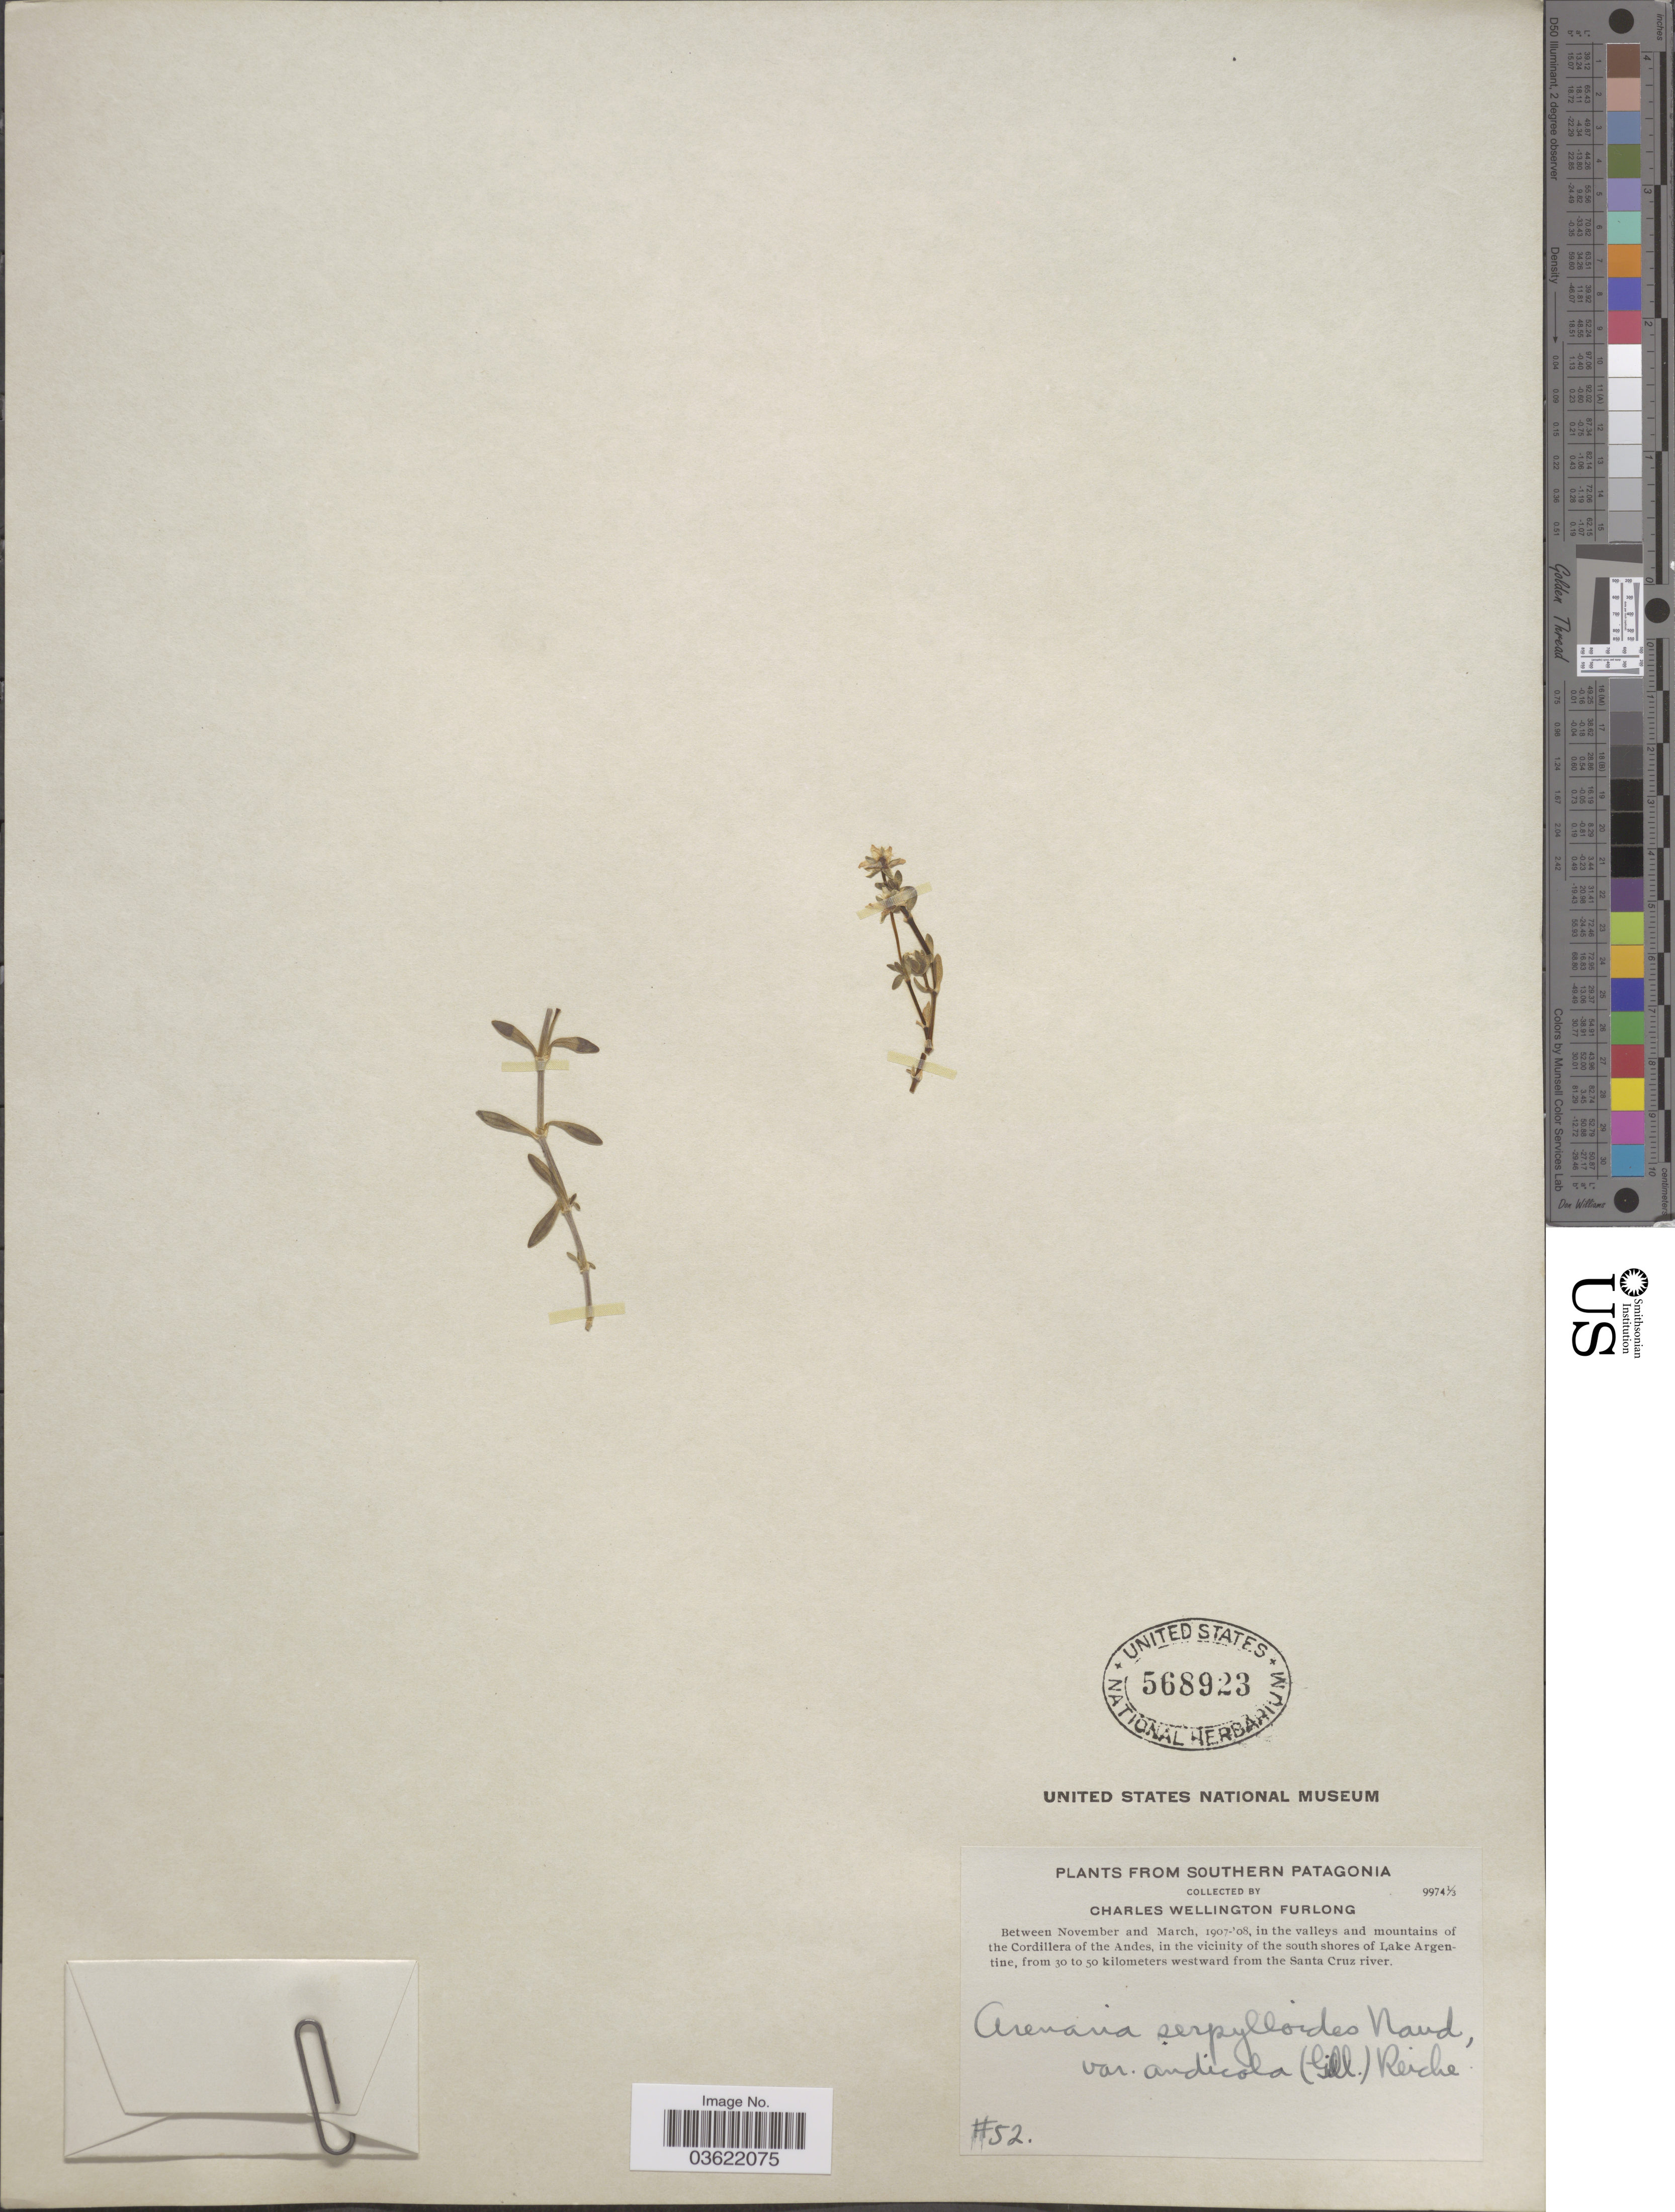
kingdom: Plantae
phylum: Tracheophyta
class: Magnoliopsida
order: Caryophyllales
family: Caryophyllaceae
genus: Arenaria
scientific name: Arenaria serpylloides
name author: Gay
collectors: C. Furlong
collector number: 52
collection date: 1907-11/1908-03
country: Argentina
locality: Southern Patagonia. In the valleys and mountains of the Cordillera of the Andes, in the vicinity of the south shores of Lake Argentine, from 30 to 50 kilometers westward from the Santa Cruz river.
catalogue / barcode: US 568923